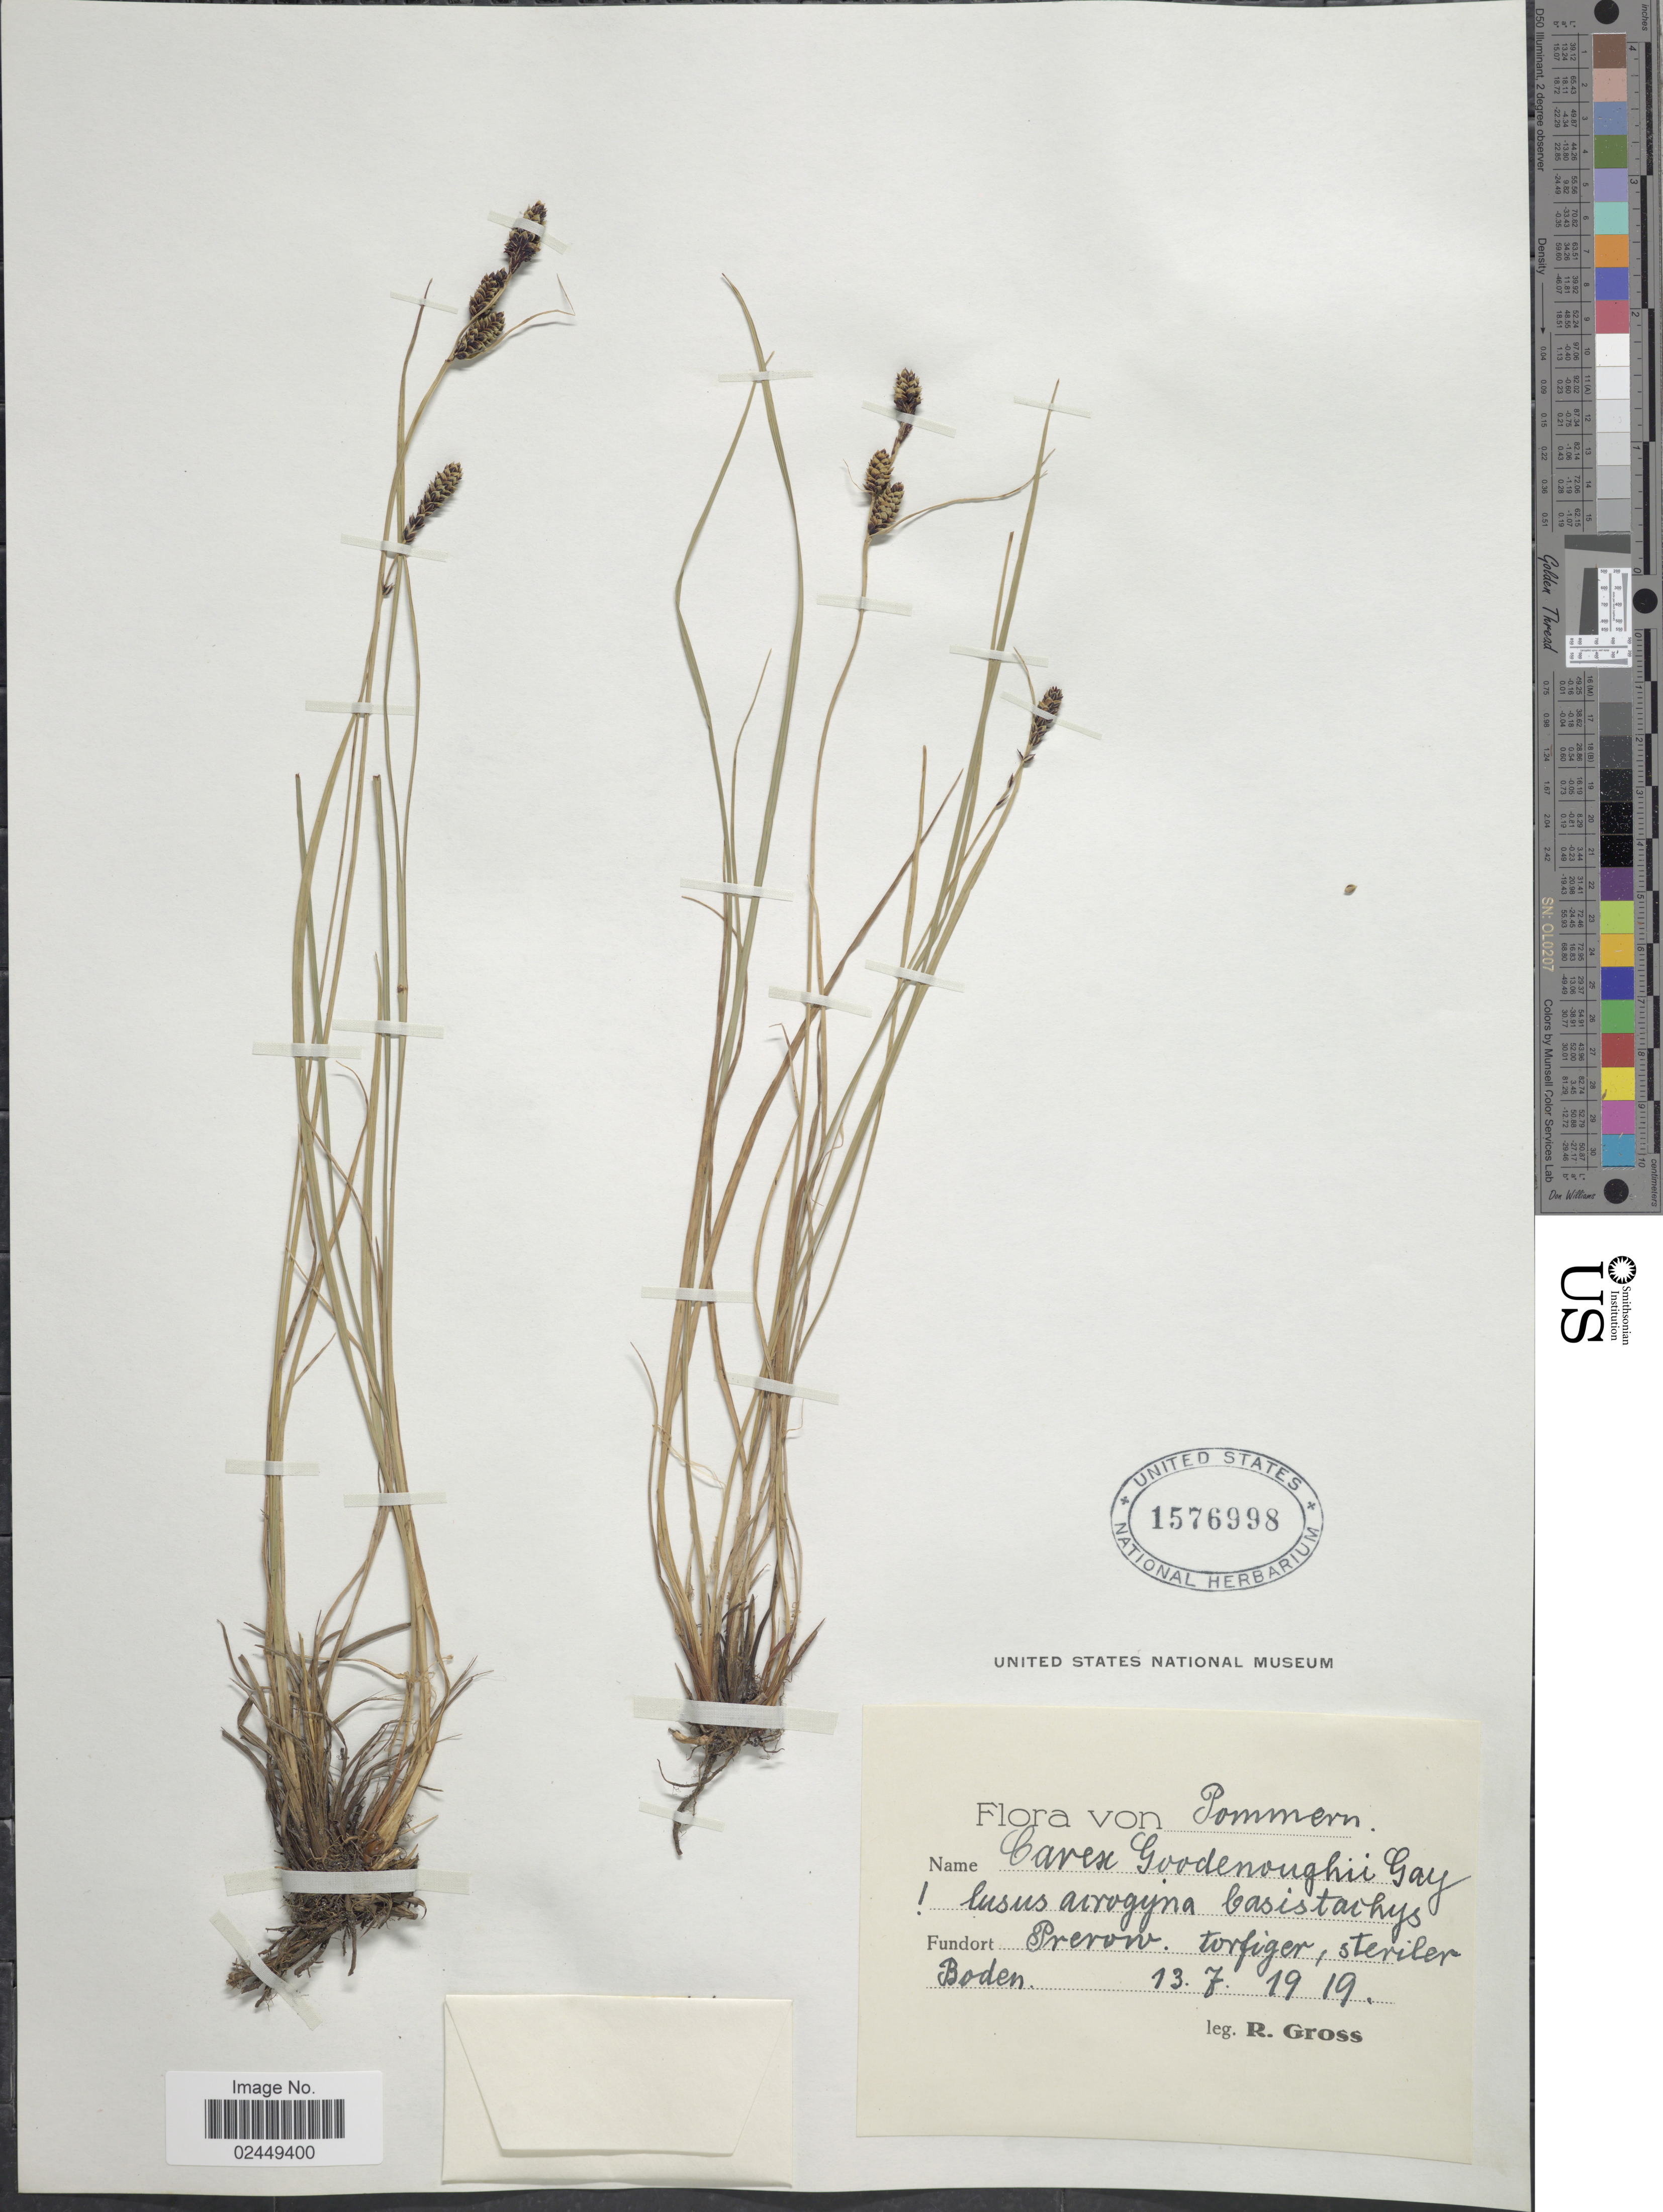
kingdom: Plantae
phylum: Tracheophyta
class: Liliopsida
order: Poales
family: Cyperaceae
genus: Carex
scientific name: Carex nigra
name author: (L.) Reichard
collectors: R. Gross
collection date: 1919-07-13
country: Germany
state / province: Bayern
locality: Pommern, Prerow, torfiger, steriler Boden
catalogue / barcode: US 1576998